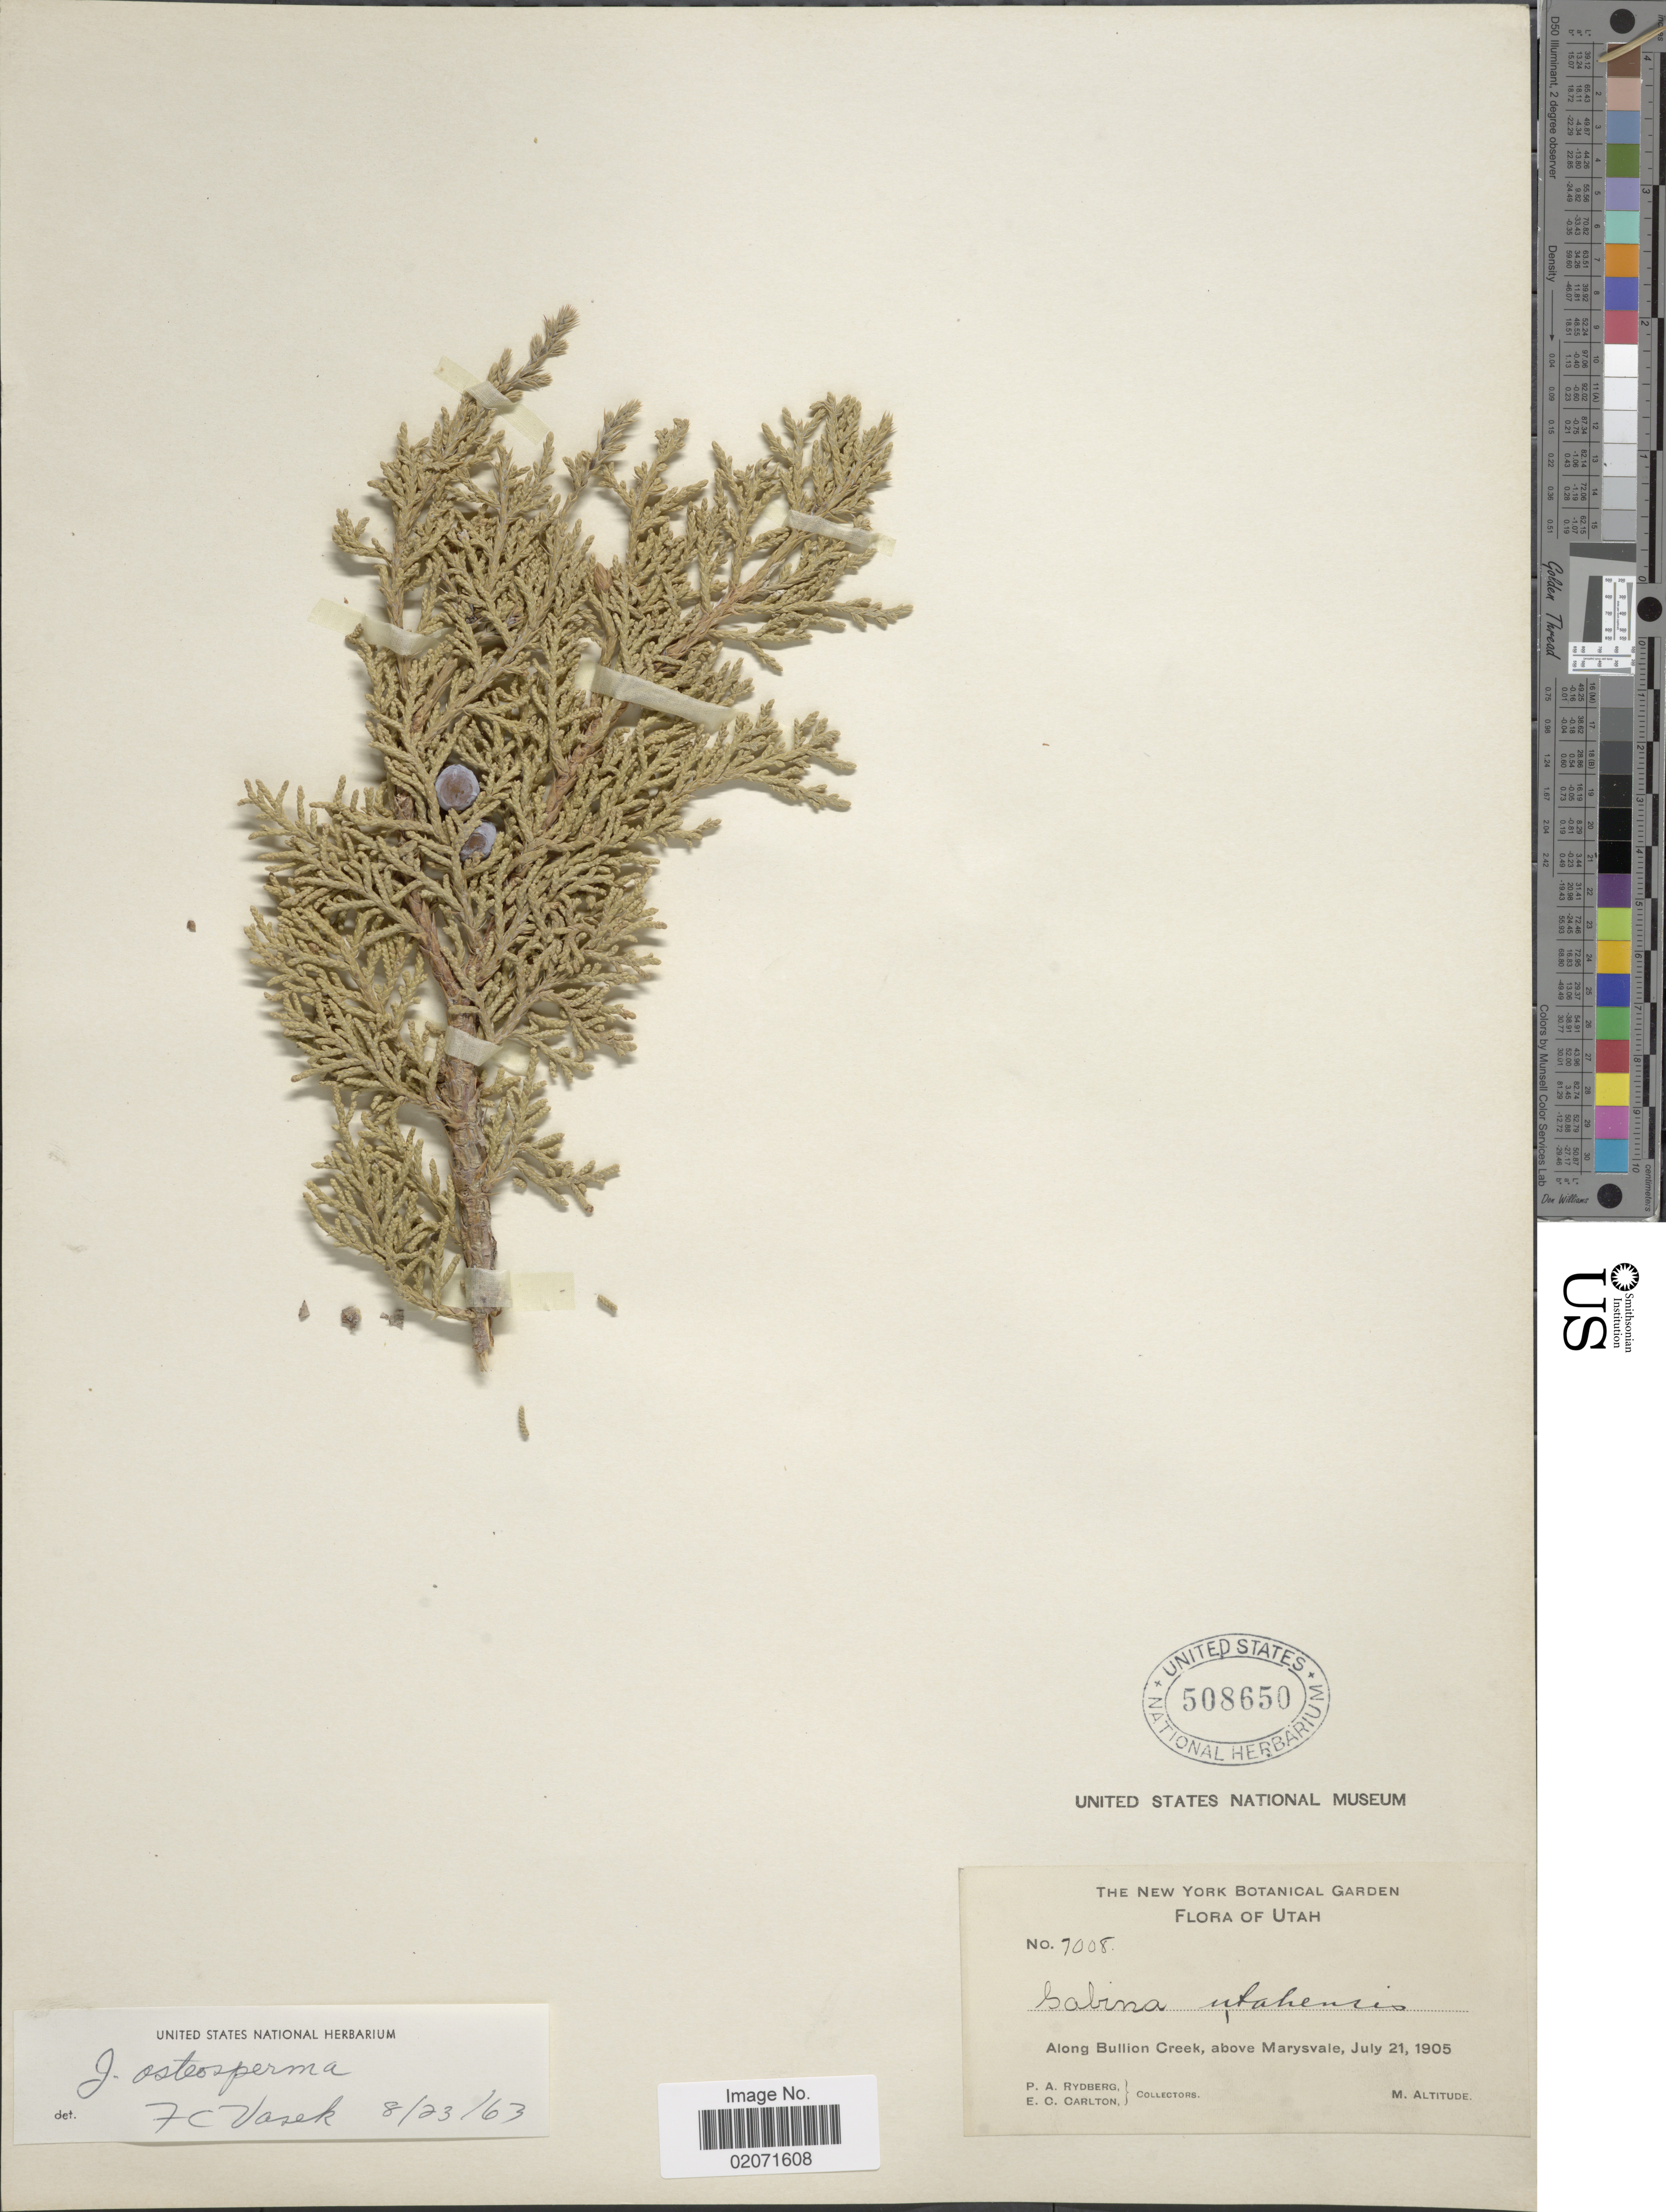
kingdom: Plantae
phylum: Tracheophyta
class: Pinopsida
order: Pinales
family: Cupressaceae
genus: Juniperus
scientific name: Juniperus osteosperma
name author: (Torr.) Little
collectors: P. A. Rydberg & E. Carlton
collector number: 7008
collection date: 1905-07-21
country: United States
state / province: Utah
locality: Along Bullion Creek, above Marysvale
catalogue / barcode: US 508650